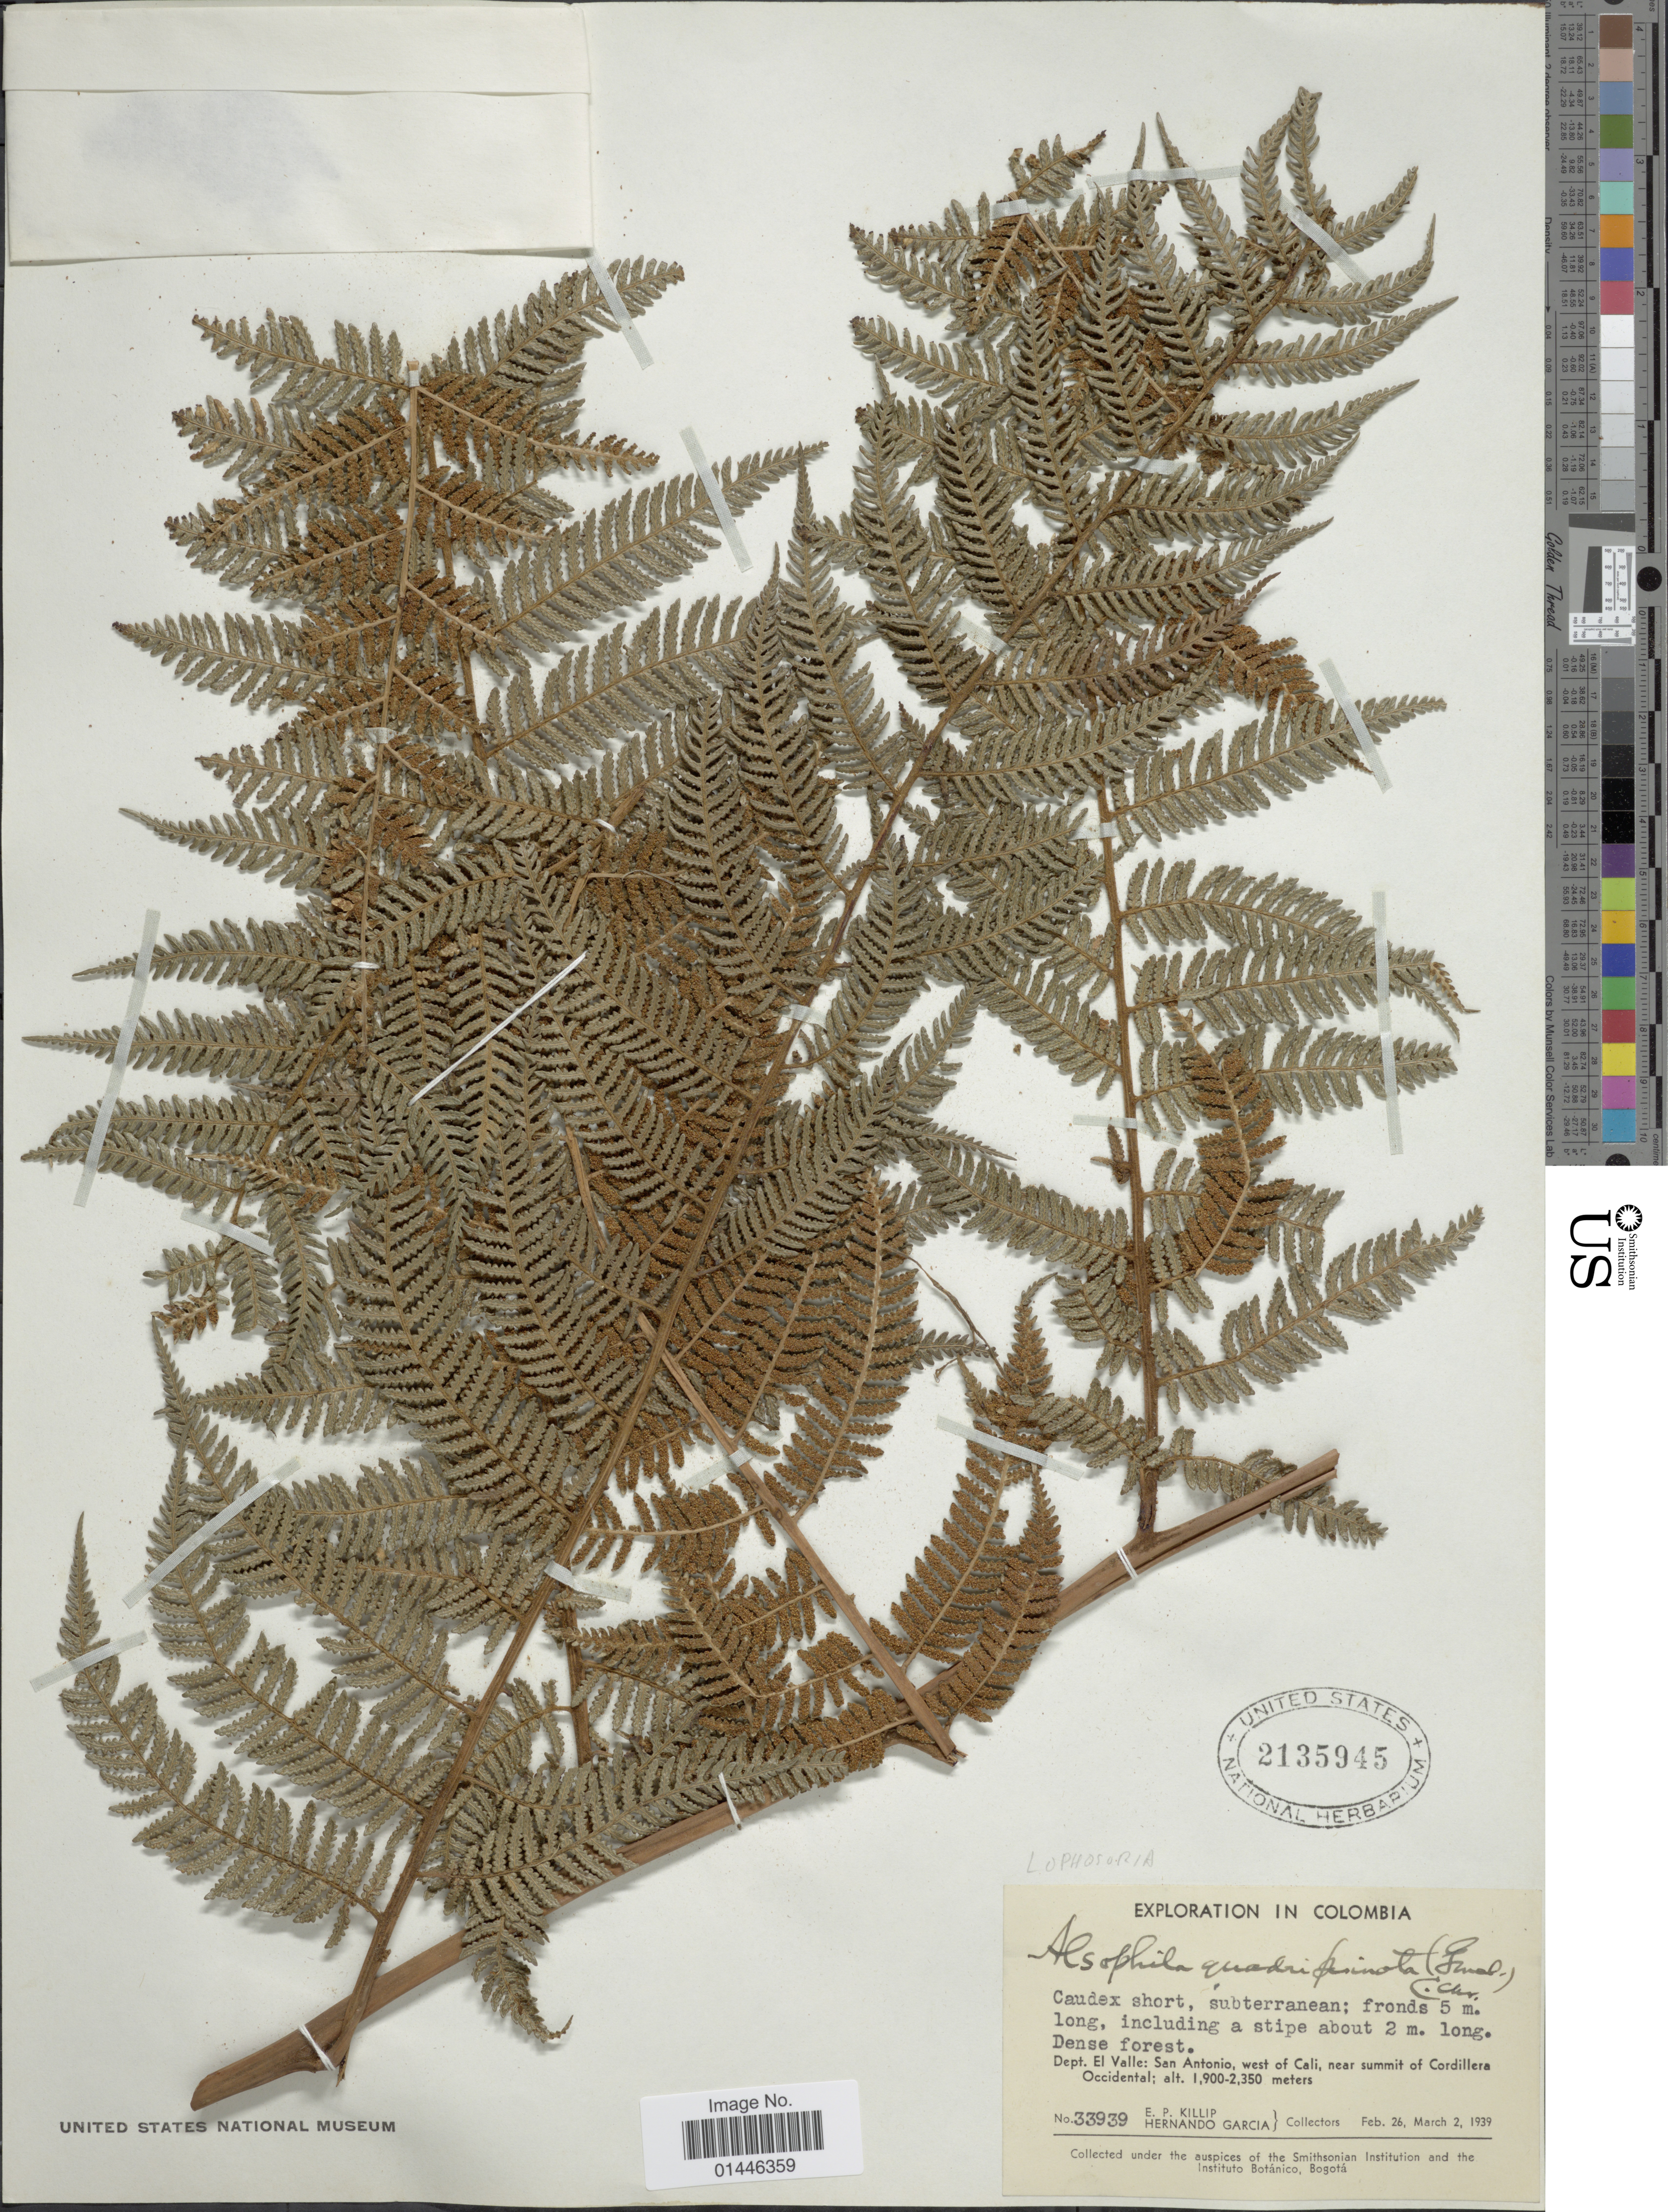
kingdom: Plantae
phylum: Tracheophyta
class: Polypodiopsida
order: Cyatheales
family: Dicksoniaceae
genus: Lophosoria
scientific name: Lophosoria quadripinnata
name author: (J.F. Gmel.) C. Chr.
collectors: E. P. Killip & H. Garcia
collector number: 33939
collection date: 1939-02-26/1939-03-02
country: Colombia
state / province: Valle del Cauca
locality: Dept. El Valle: San Antonio, west of Cali, near summit of Cordillera Occidental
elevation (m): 1900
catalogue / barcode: US 2135945